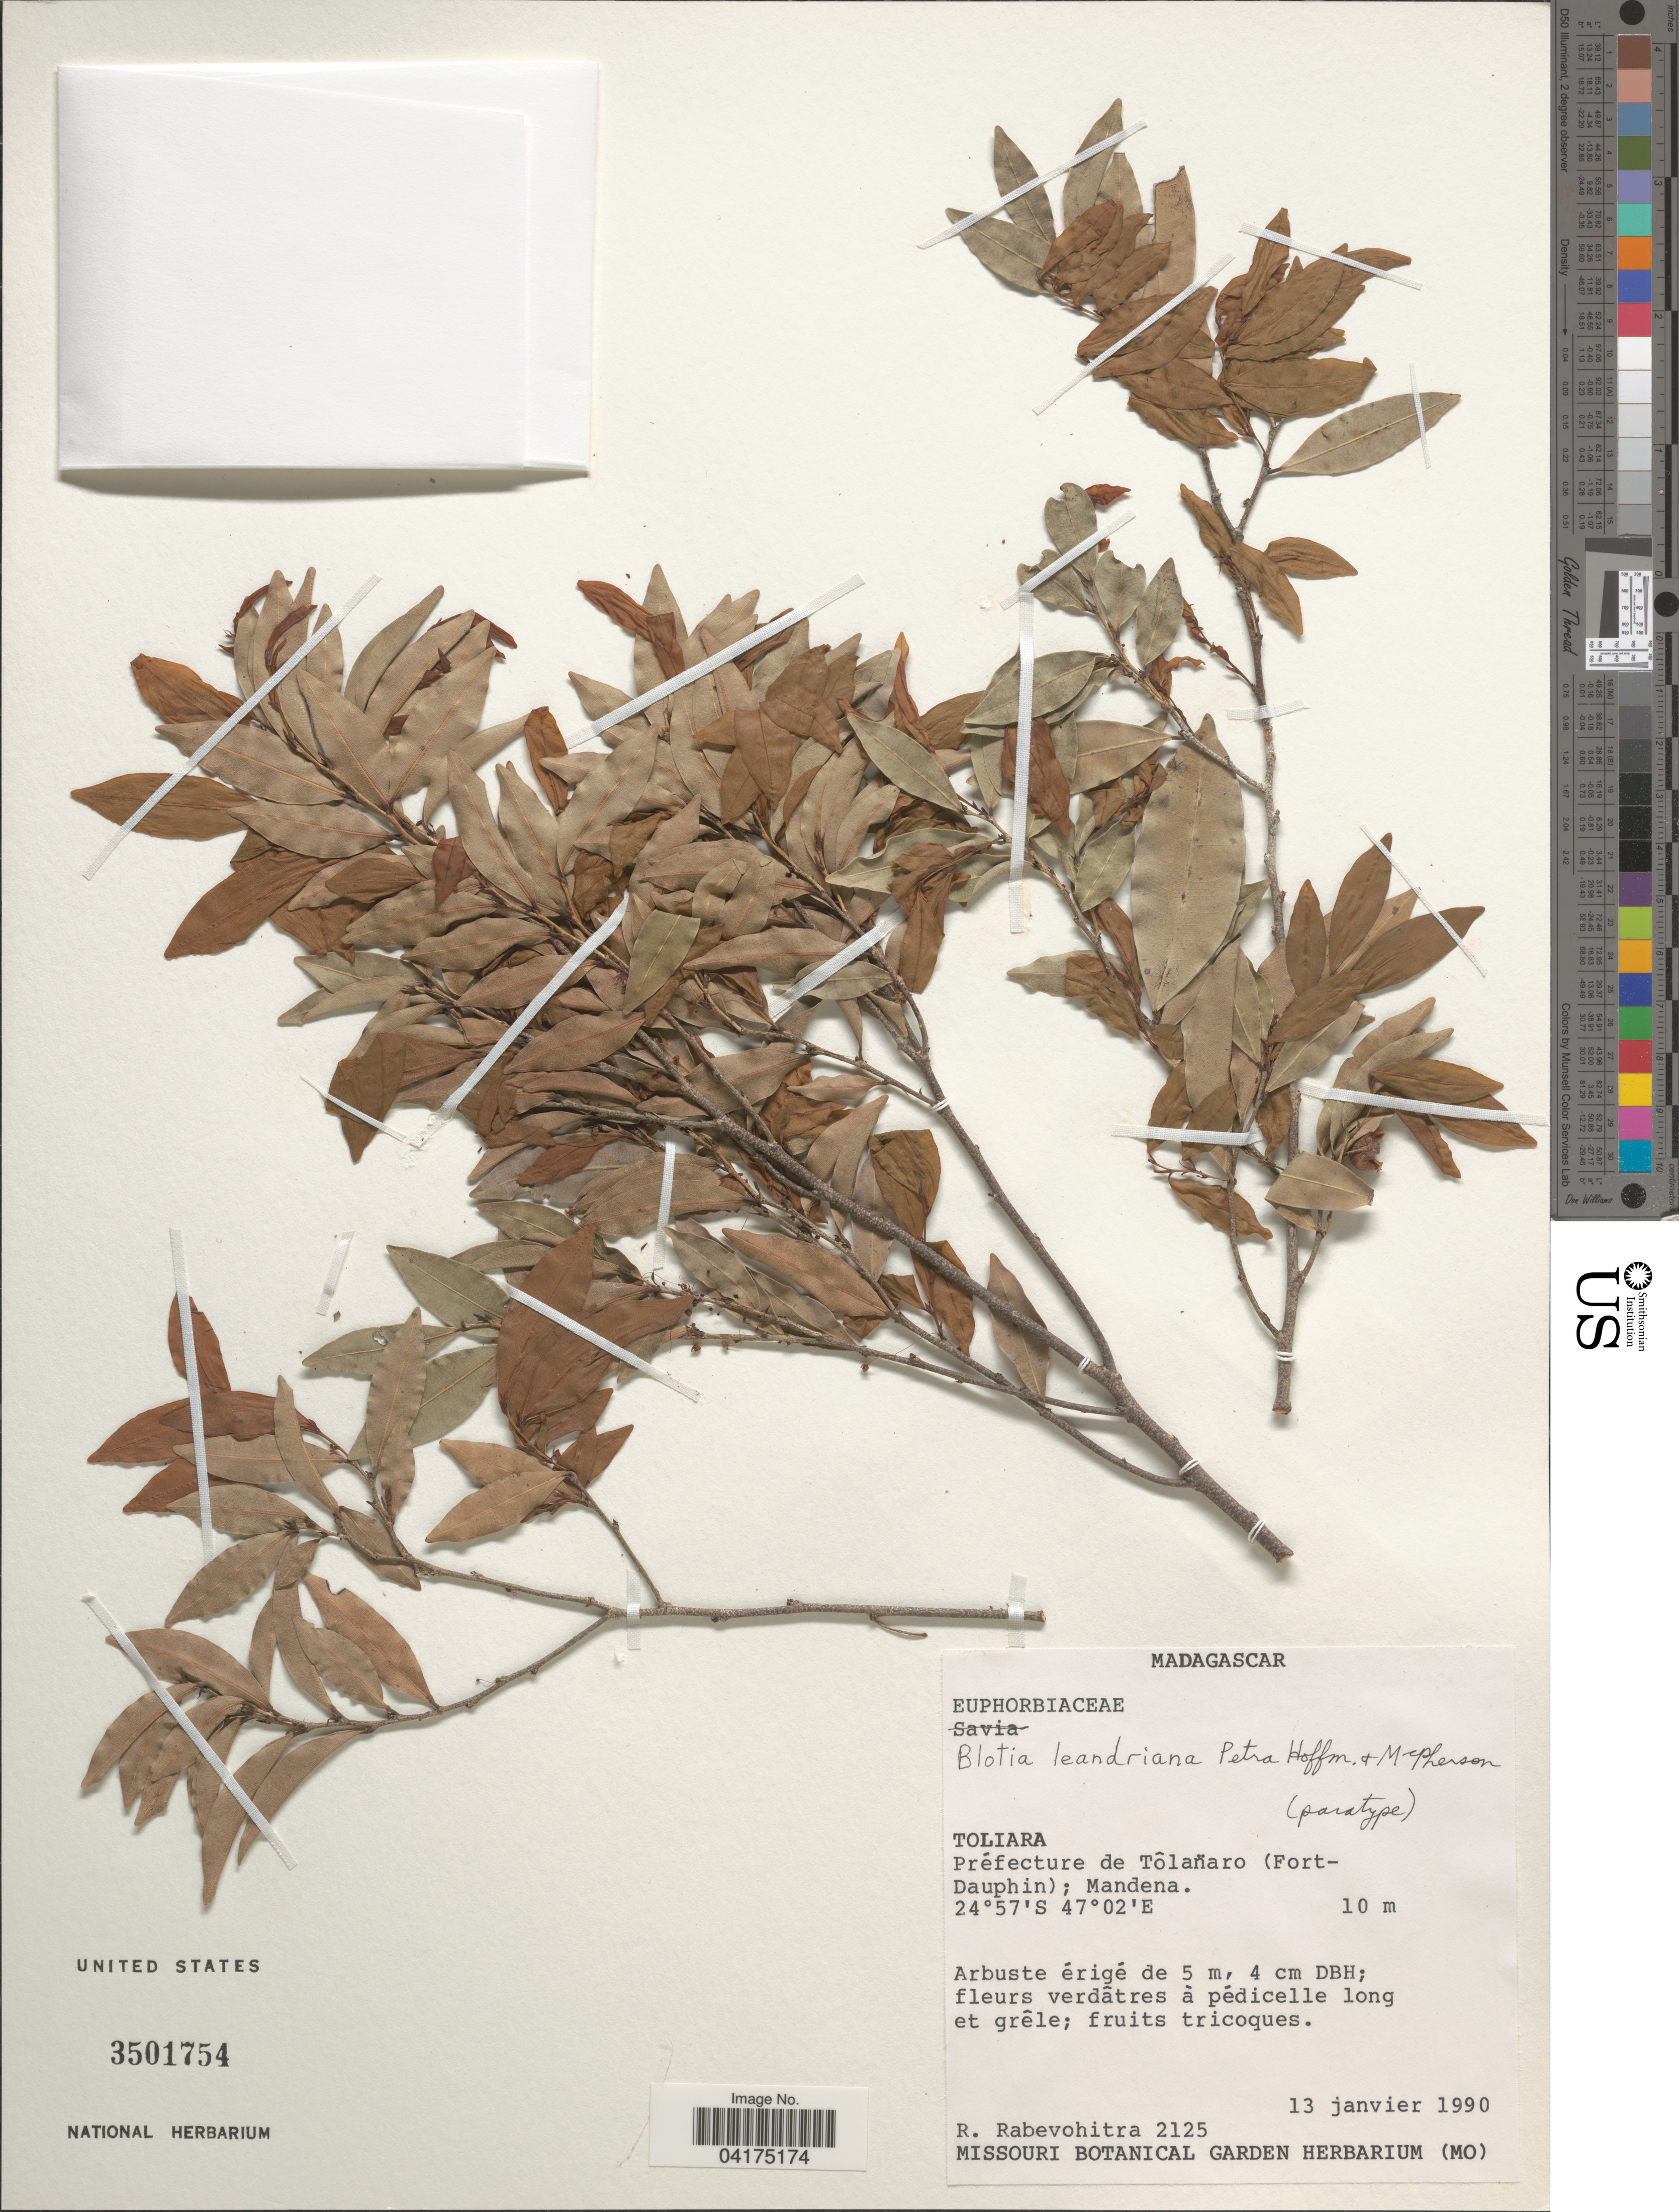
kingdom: Plantae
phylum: Tracheophyta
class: Magnoliopsida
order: Malpighiales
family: Phyllanthaceae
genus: Blotia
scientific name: Blotia leandriana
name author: Petra Hoffm. & McPherson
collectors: R. Rabevohitra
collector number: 2125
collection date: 1990-01-13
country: Madagascar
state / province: Anosy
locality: Préfecture de Tôlañaro (Fort-Dauphin) ; Mandena.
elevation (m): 10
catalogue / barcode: US 3501754